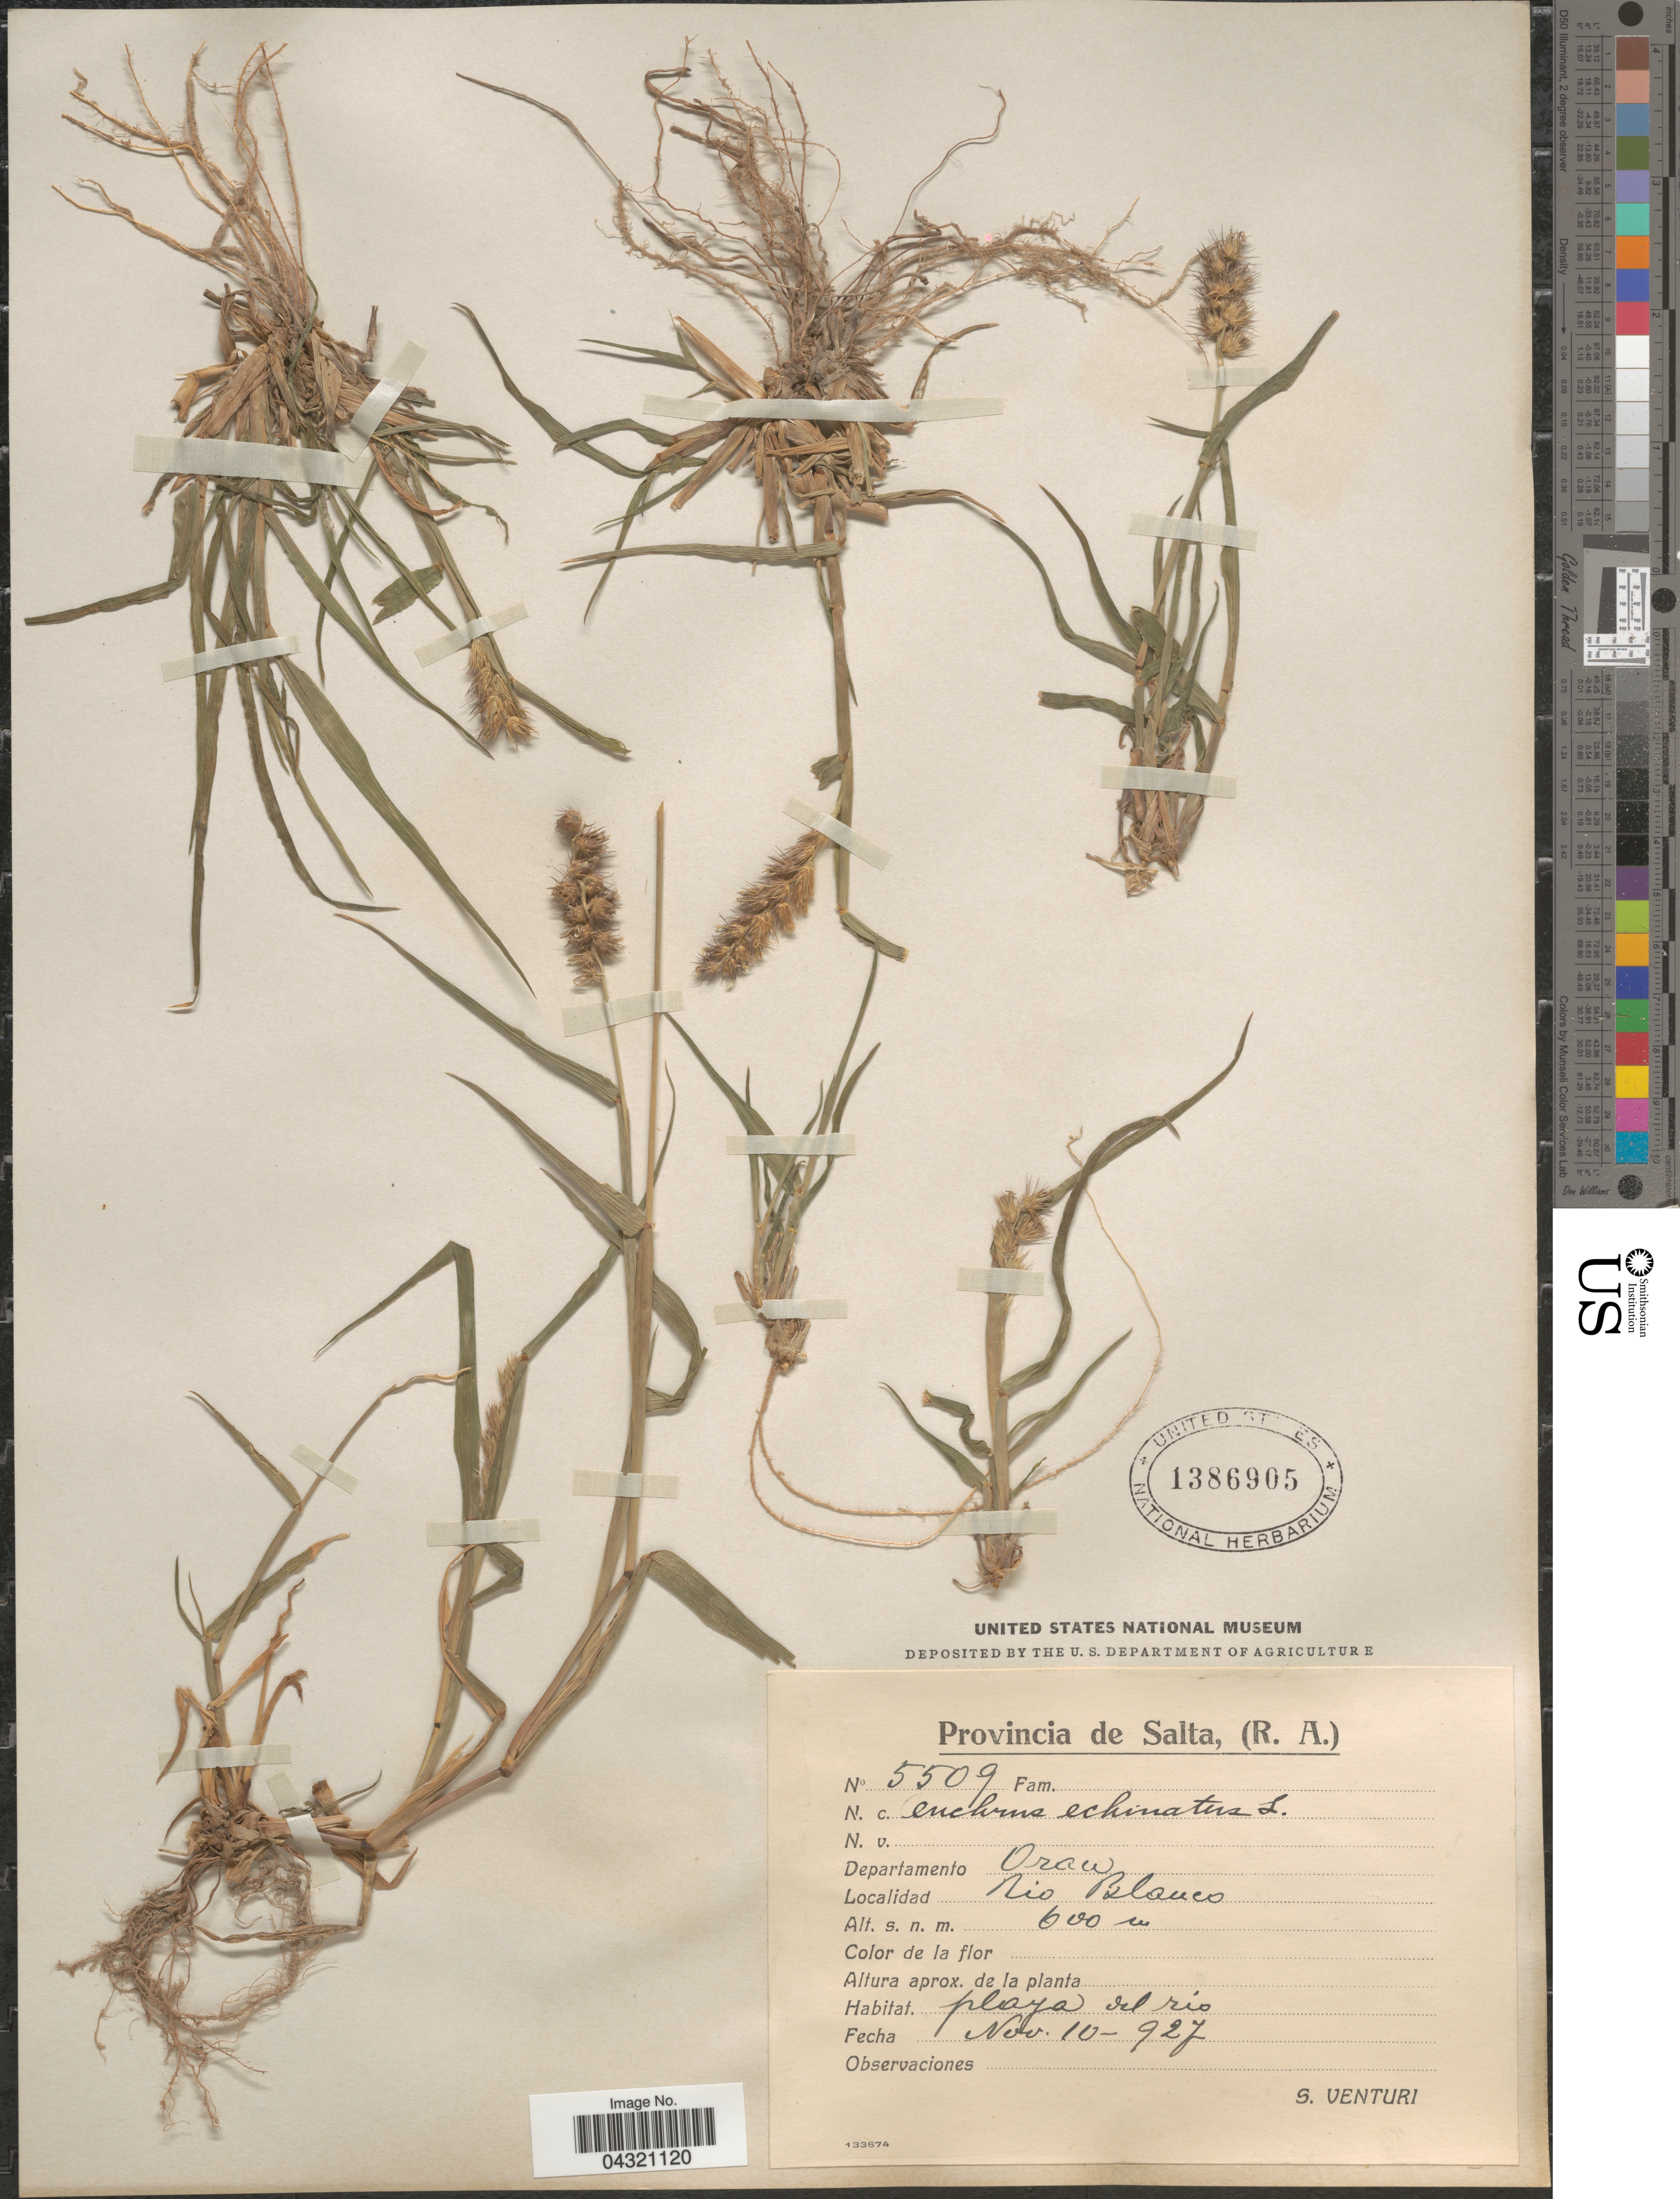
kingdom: Plantae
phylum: Tracheophyta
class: Liliopsida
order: Poales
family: Poaceae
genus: Cenchrus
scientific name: Cenchrus echinatus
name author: L.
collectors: S. Venturi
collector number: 5509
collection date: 1927-11-10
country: Argentina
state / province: Salta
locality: Departamento Oran. Rio Blanco.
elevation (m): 600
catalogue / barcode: US 1386905